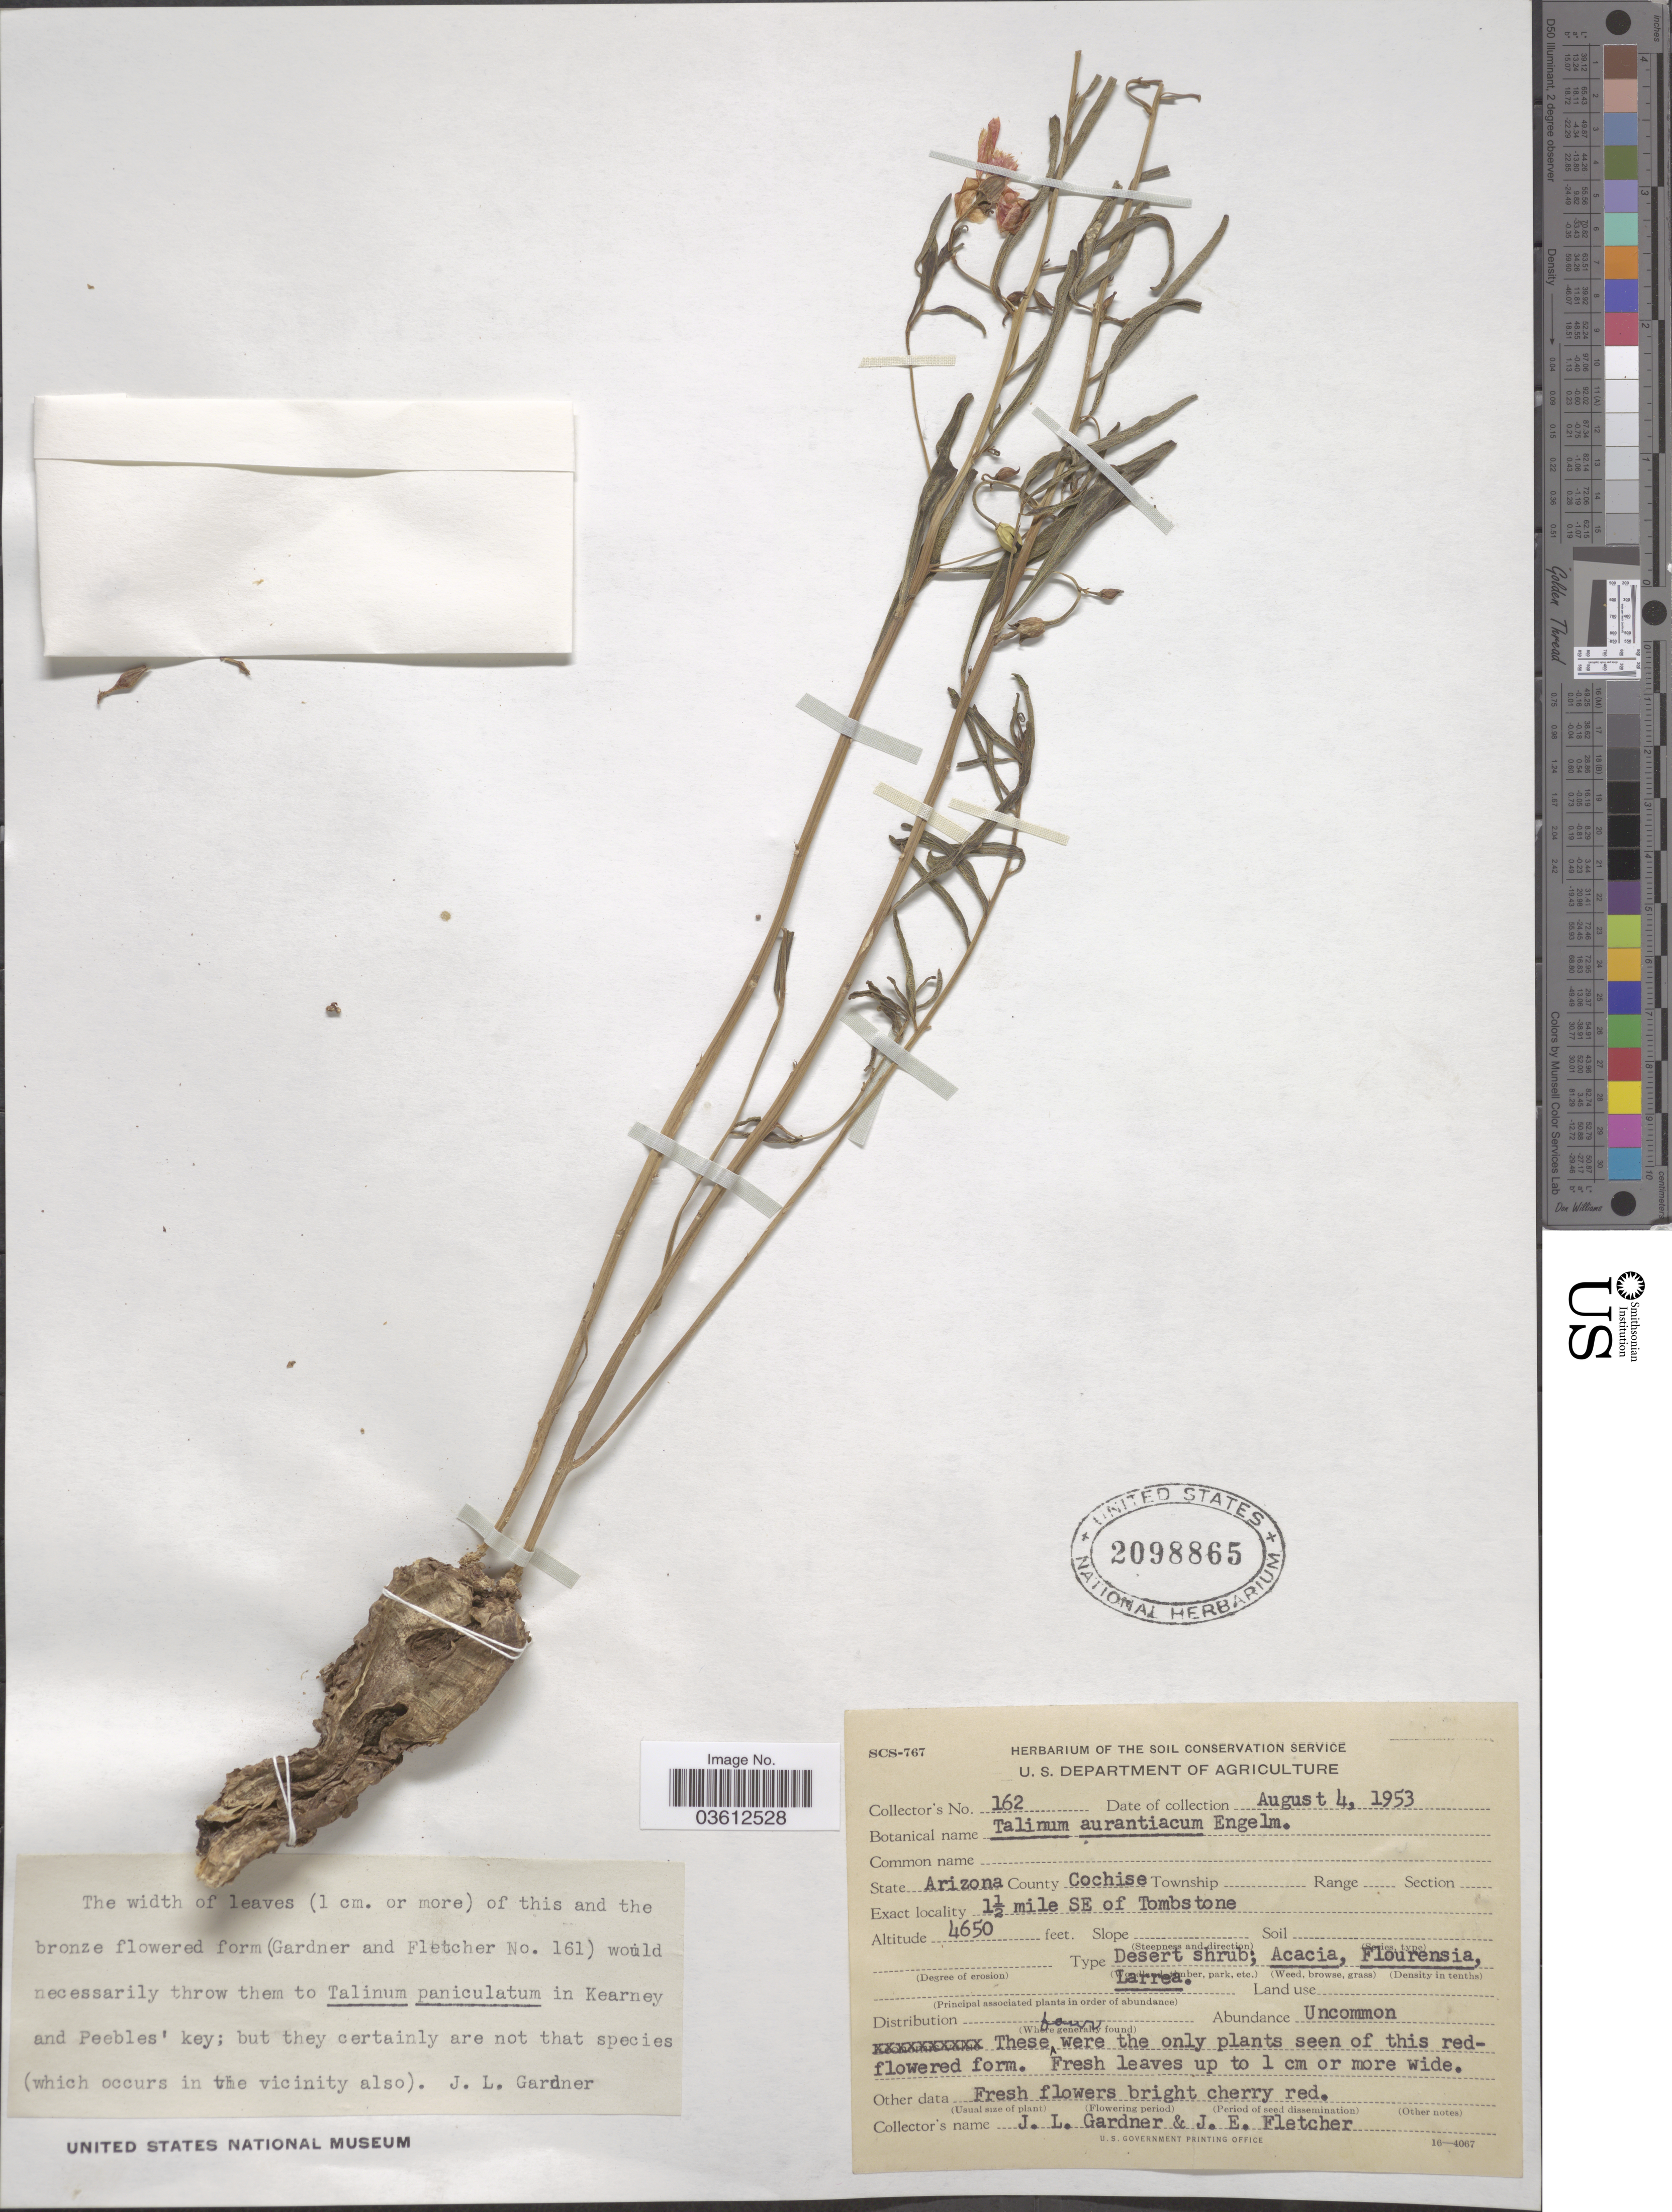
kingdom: Plantae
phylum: Tracheophyta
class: Magnoliopsida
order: Caryophyllales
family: Talinaceae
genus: Talinum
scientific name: Talinum aurantiacum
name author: Engelm. in A. Gray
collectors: J. L. Gardner & J. Fletcher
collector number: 162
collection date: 1953-08-04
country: United States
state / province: Arizona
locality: County Cochise, 1½ mile SE of Tombstone.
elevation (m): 1417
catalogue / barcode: US 2098865